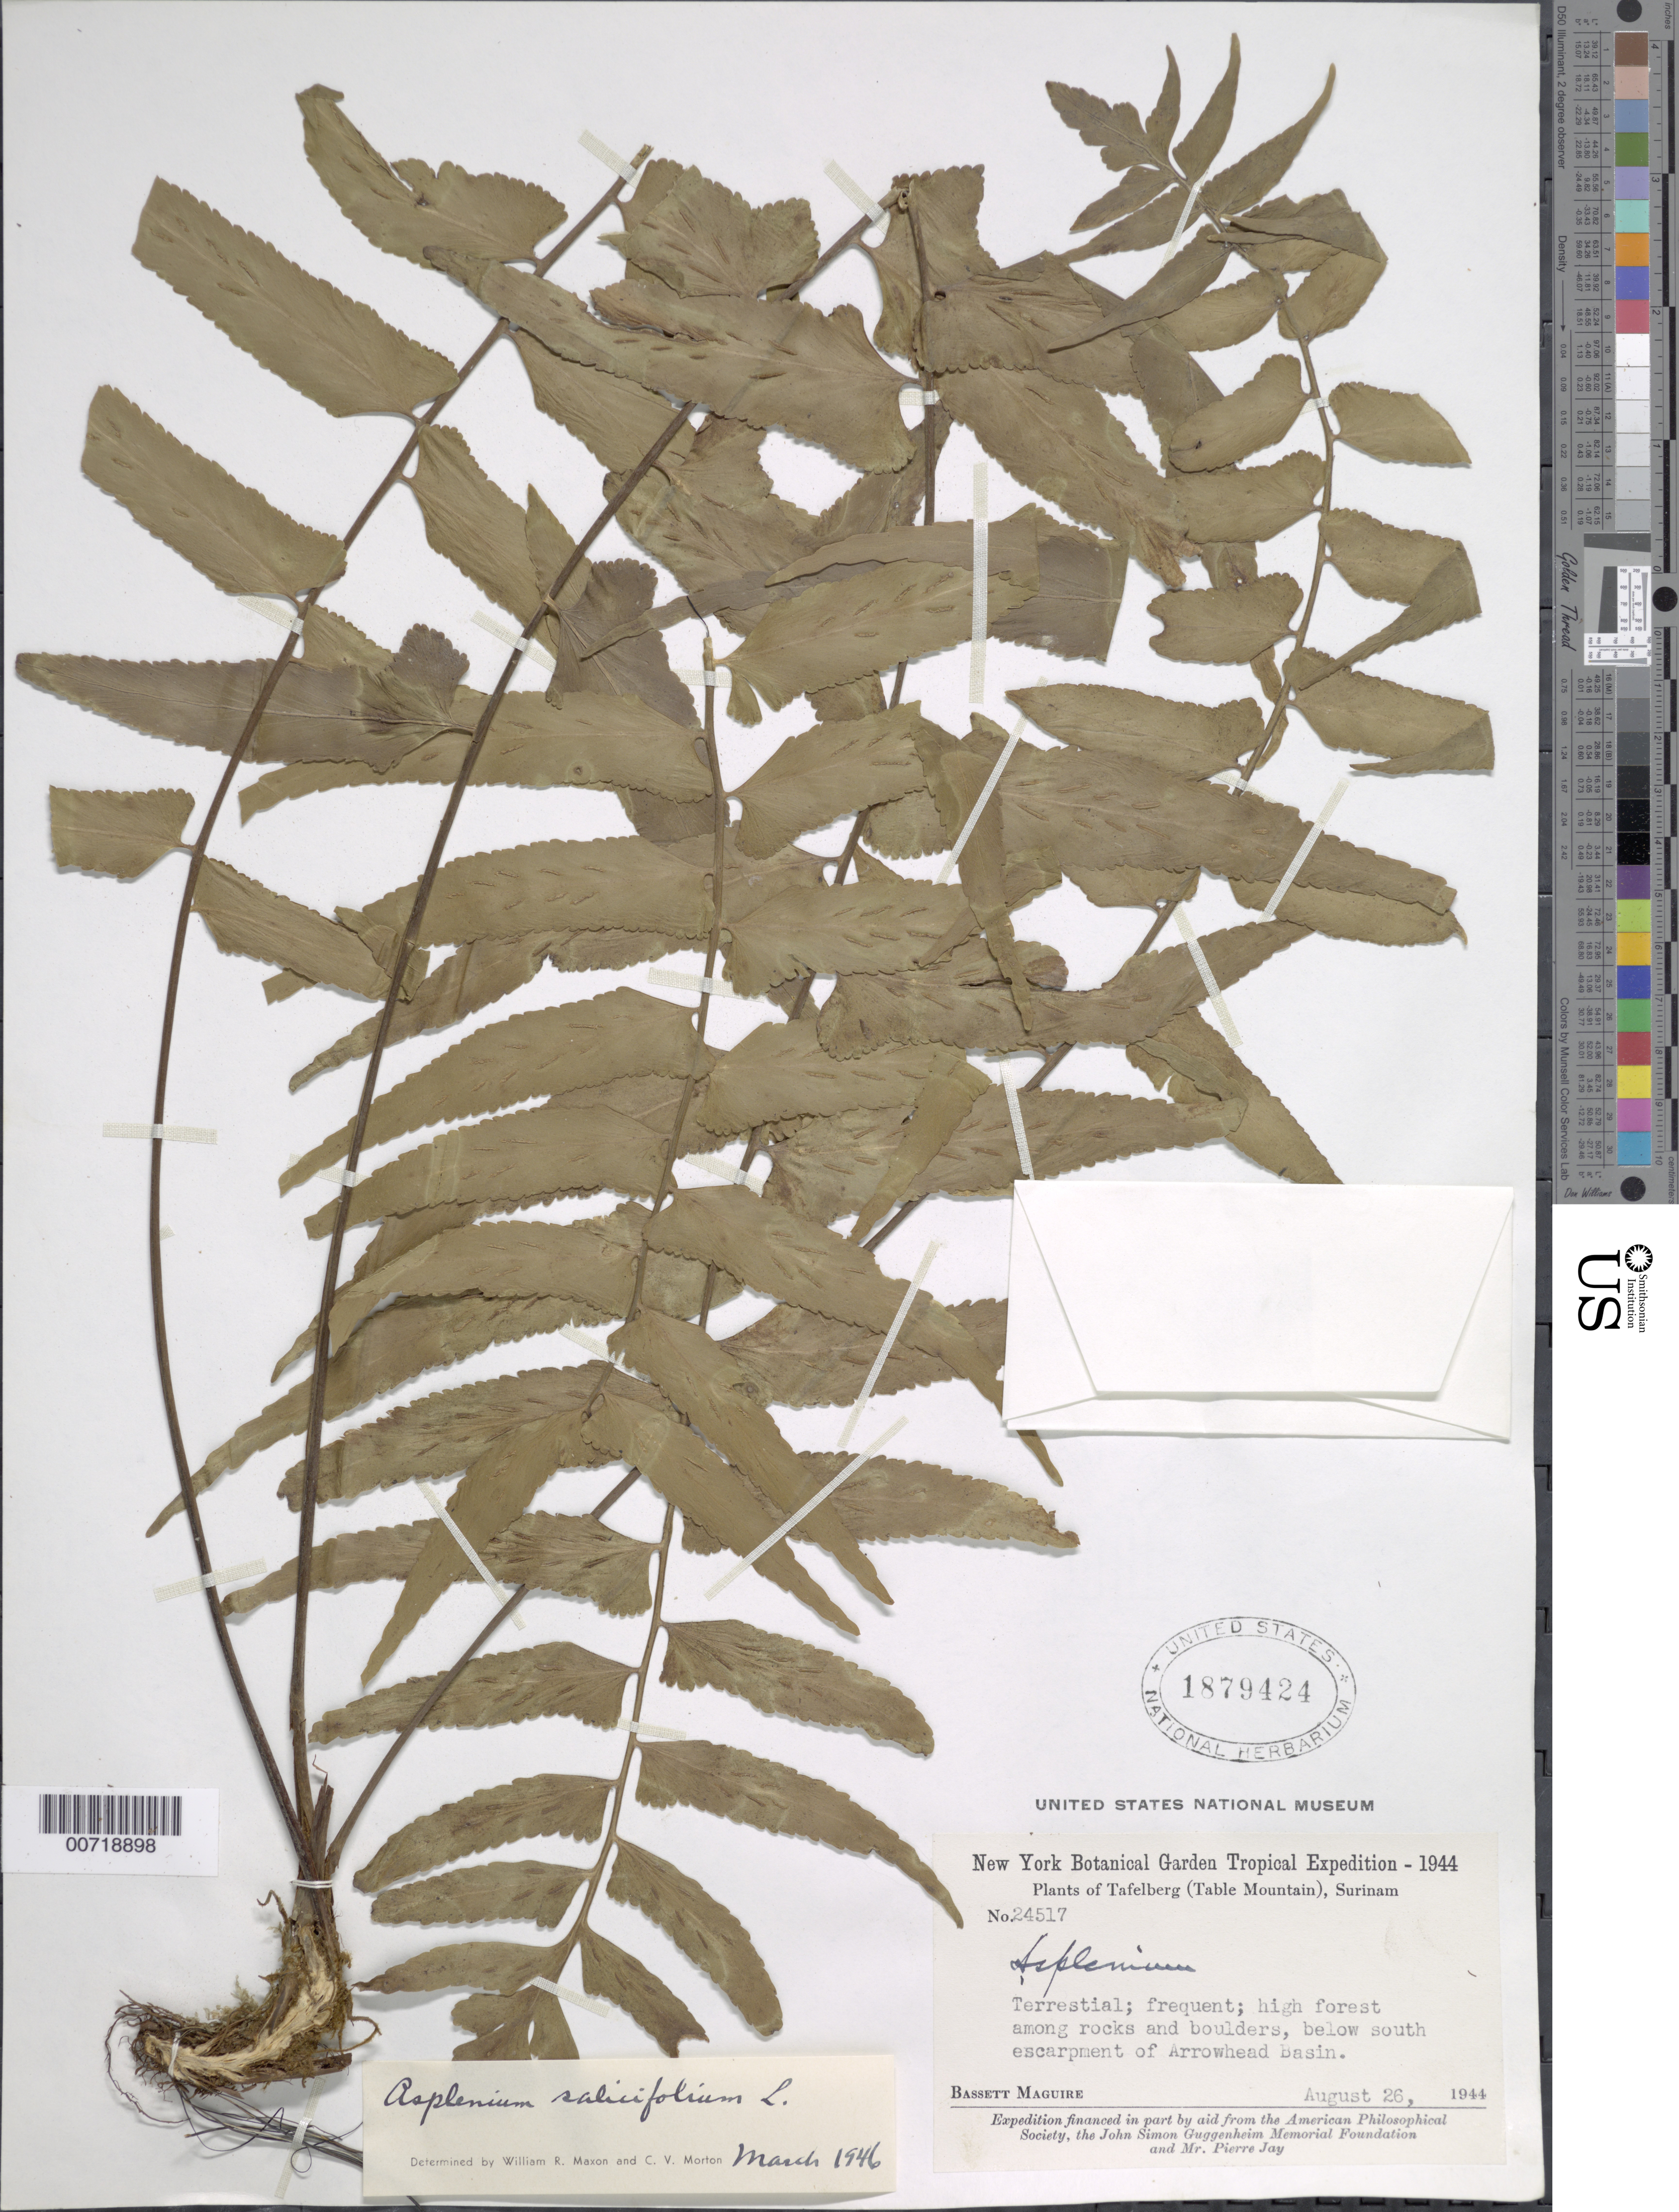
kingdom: Plantae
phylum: Tracheophyta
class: Polypodiopsida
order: Polypodiales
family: Aspleniaceae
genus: Asplenium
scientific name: Asplenium salicifolium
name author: L.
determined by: Maxon, W. R.; Morton, C. V.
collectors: B. Maguire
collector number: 24517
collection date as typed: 26-Aug-44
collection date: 1944-08-26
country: Suriname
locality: Tafelberg (Table Mountain), Arrowhead Basin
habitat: High forest, among rocks and boulders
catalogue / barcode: US 1879424